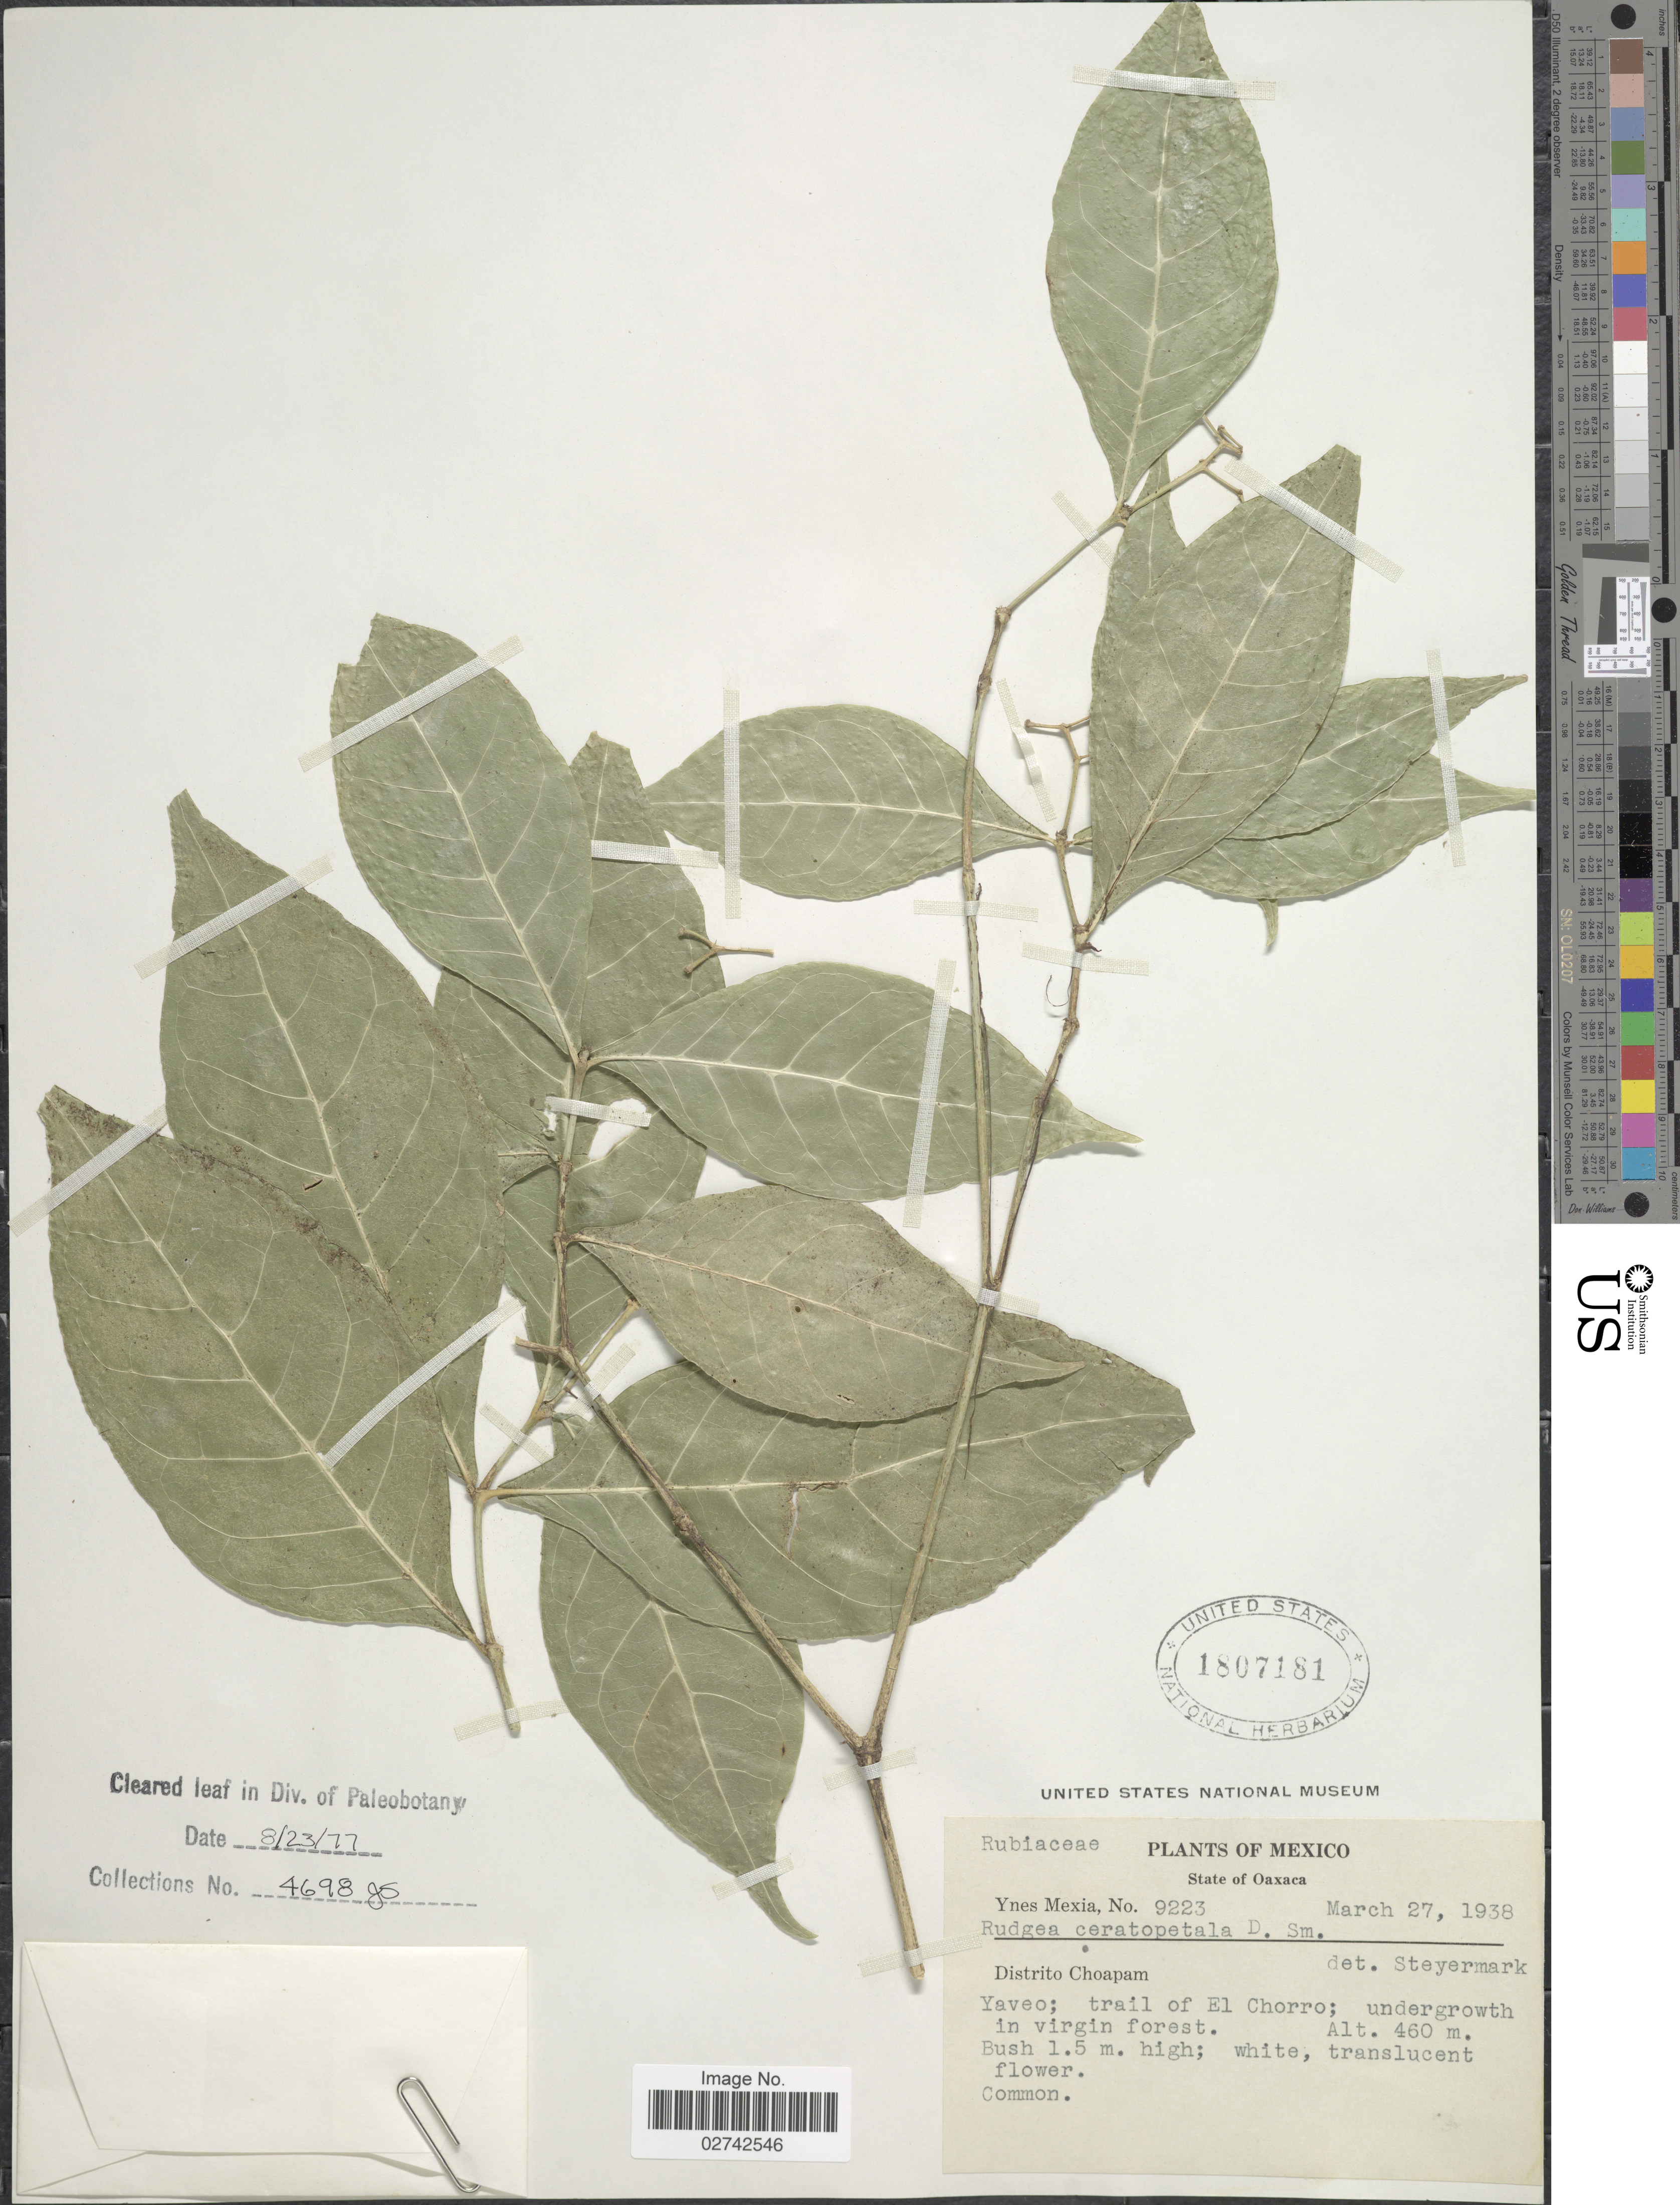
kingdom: Plantae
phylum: Tracheophyta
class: Magnoliopsida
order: Gentianales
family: Rubiaceae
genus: Rudgea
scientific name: Rudgea ceratopetala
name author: Donn. Sm.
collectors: Y. Mexia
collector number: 9223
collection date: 1938-03-27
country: Mexico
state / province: Oaxaca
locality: State of Oaxaca, Distrito Choapam, Yaveo, trail of El Chorro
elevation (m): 460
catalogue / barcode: US 1807181